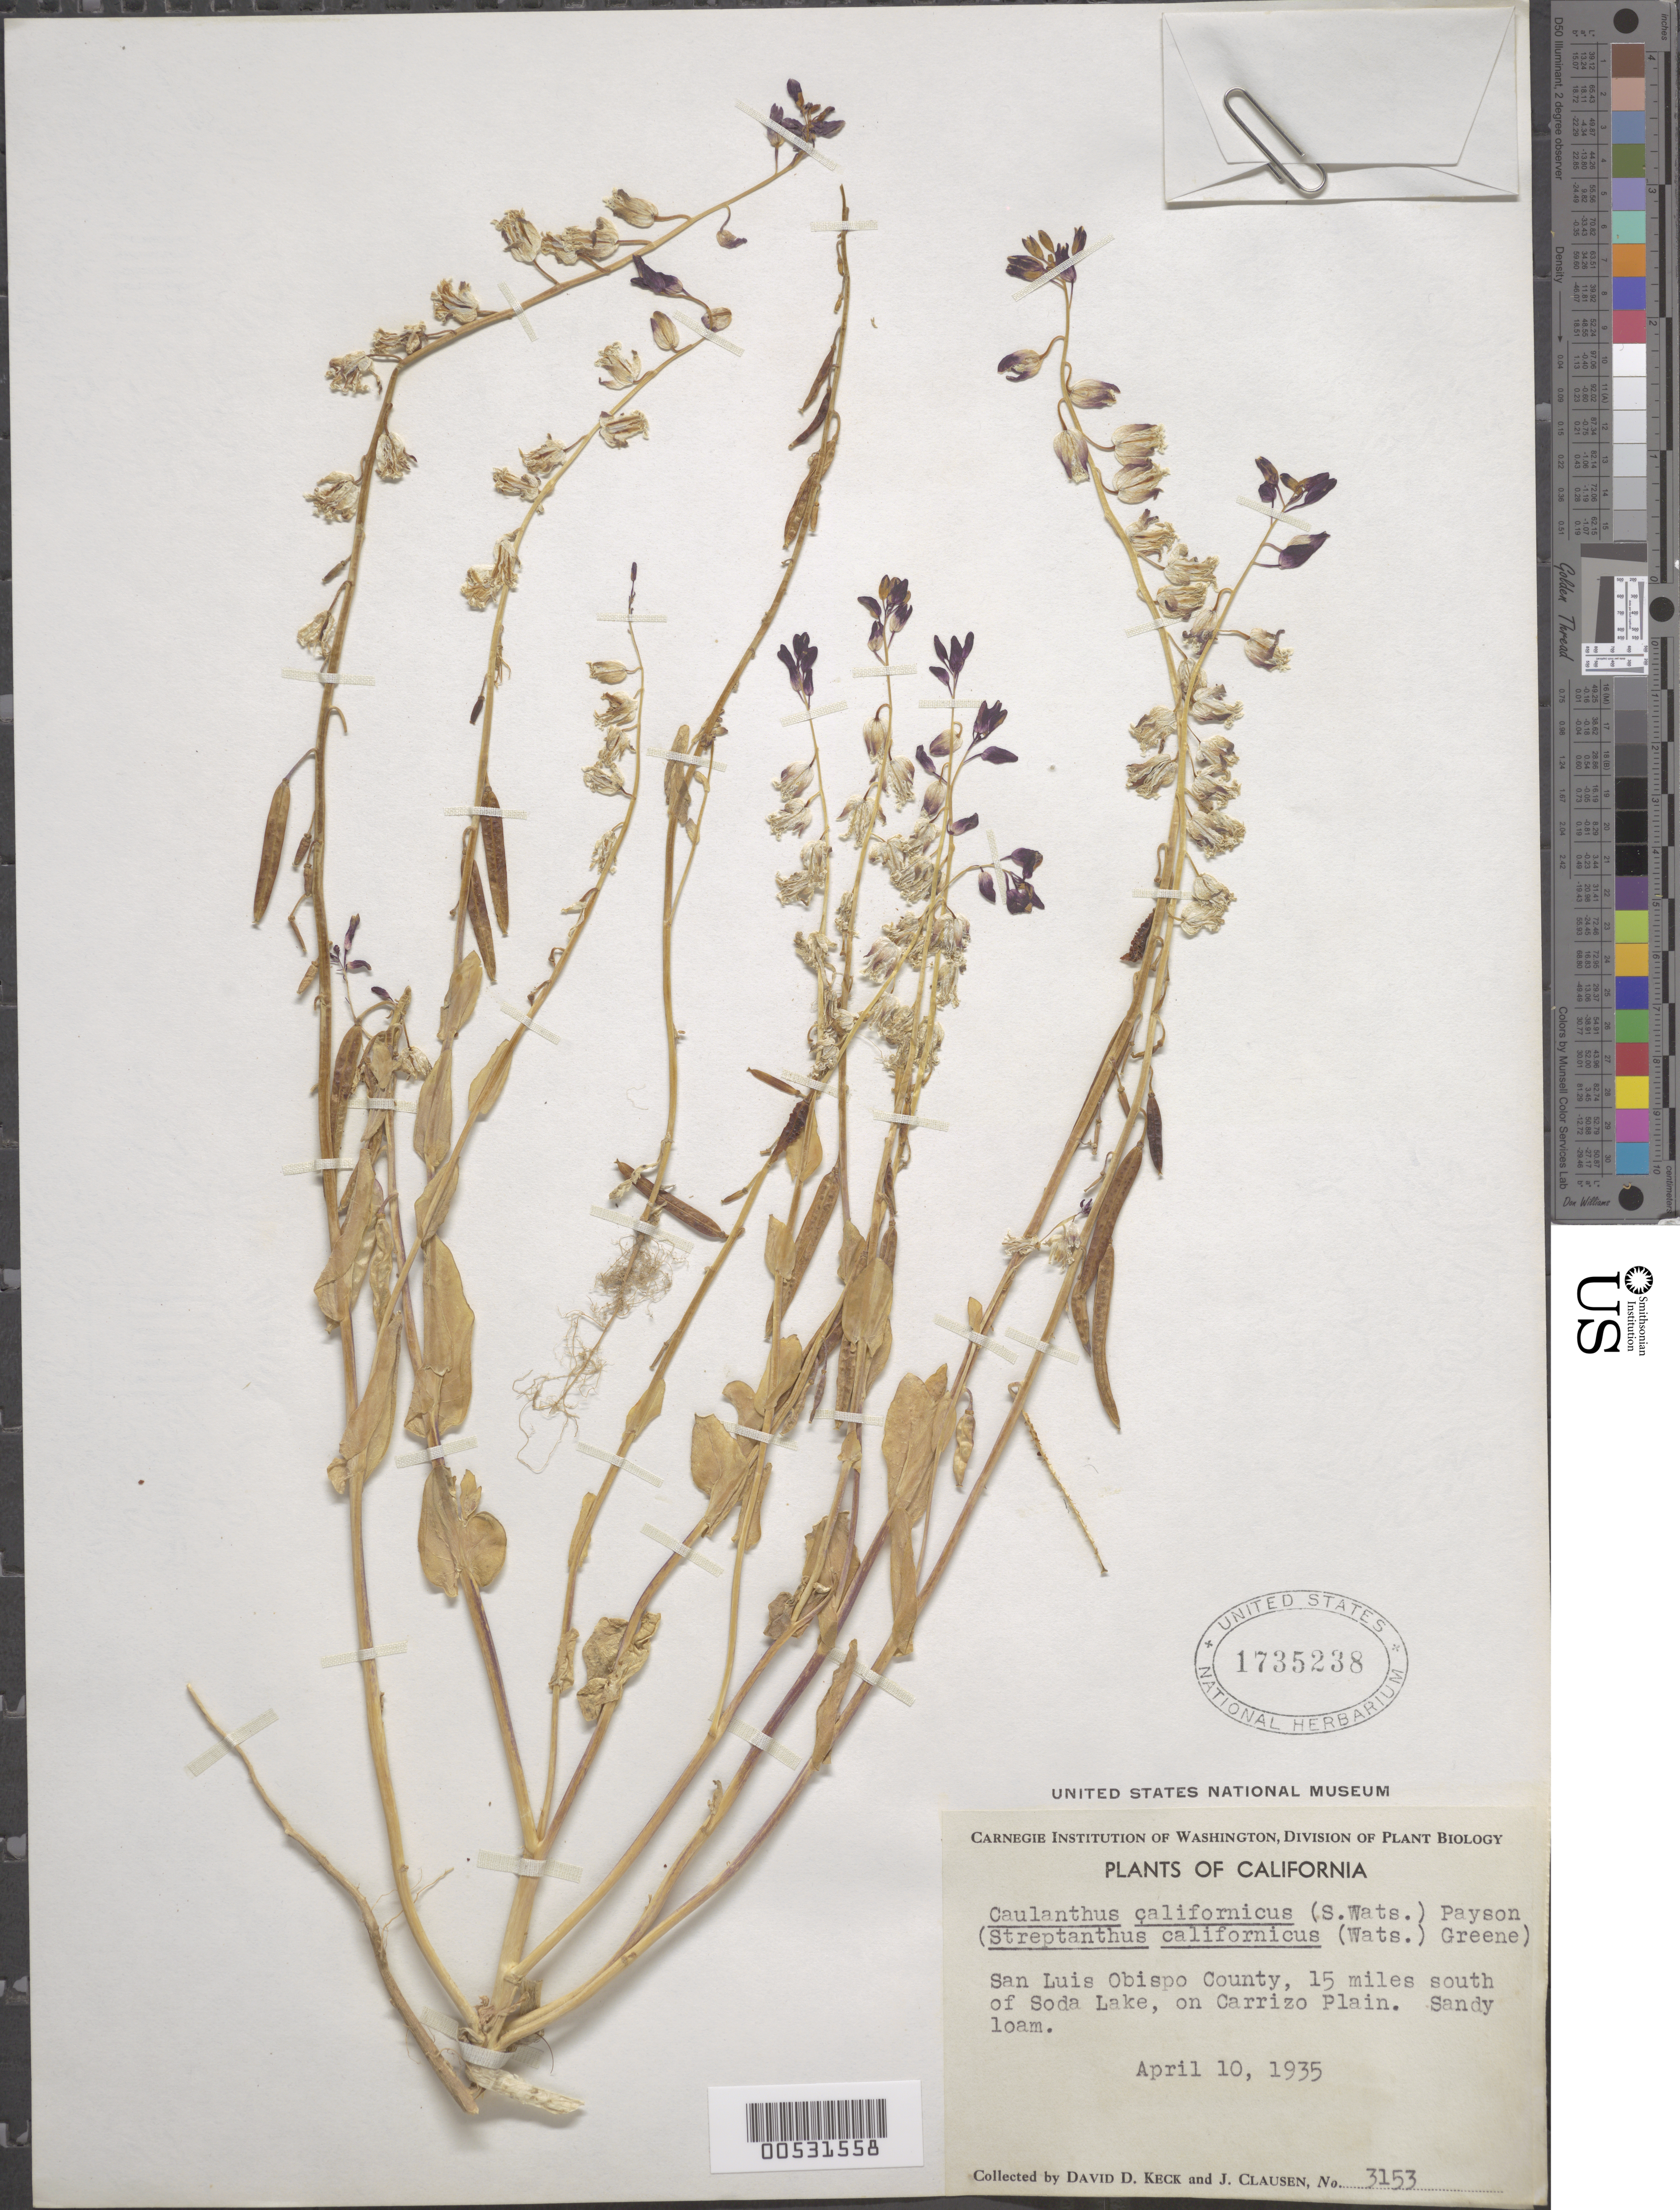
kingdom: Plantae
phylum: Tracheophyta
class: Magnoliopsida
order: Brassicales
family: Brassicaceae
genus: Caulanthus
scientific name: Caulanthus californicus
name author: S. Watson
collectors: D. D. Keck & J. Clausen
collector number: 3153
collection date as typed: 10 Apr 1935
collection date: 1935-04-10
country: United States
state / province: California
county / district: San Luis Obispo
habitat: Sandy loam.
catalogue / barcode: US 1735238